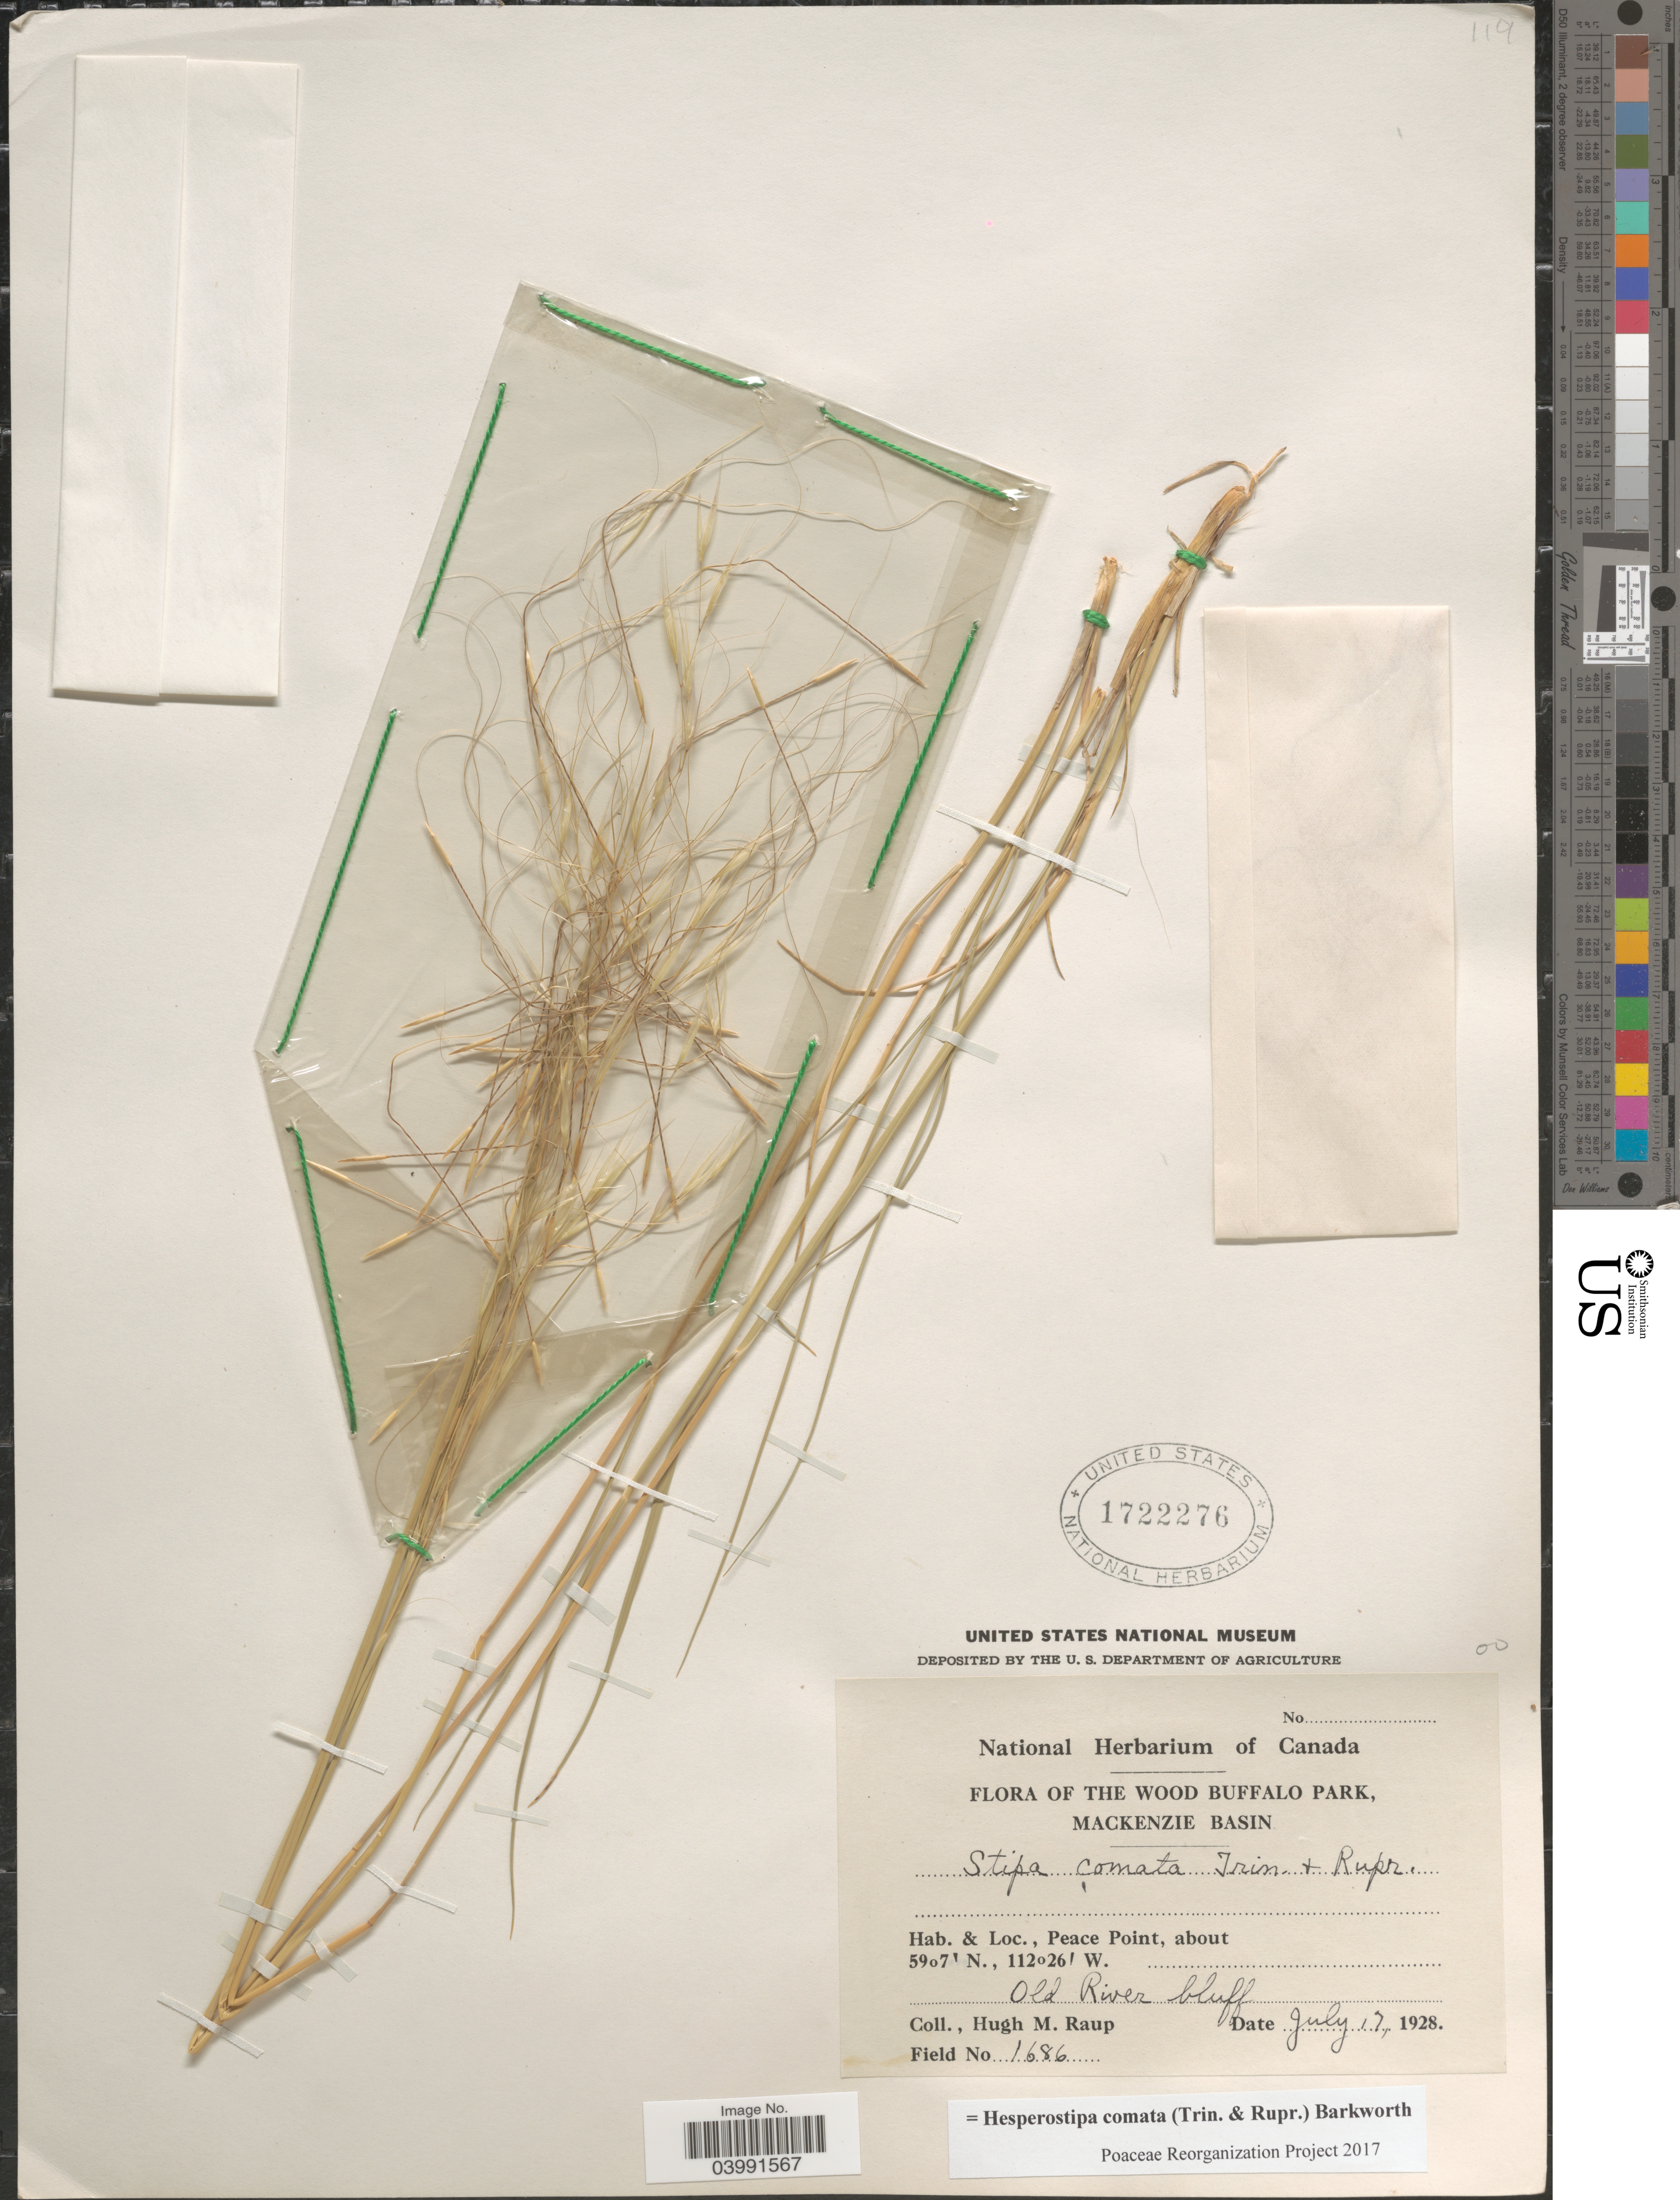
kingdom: Plantae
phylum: Tracheophyta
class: Liliopsida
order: Poales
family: Poaceae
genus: Hesperostipa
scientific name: Hesperostipa comata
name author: (Trin. & Rupr.) Barkworth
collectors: H. Raup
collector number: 1686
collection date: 1928-07-17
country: Canada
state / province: Alberta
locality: The Wood Buffalo Park, Mackenzie Basin. Peace Point. Old River bluff.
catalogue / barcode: US 1722276